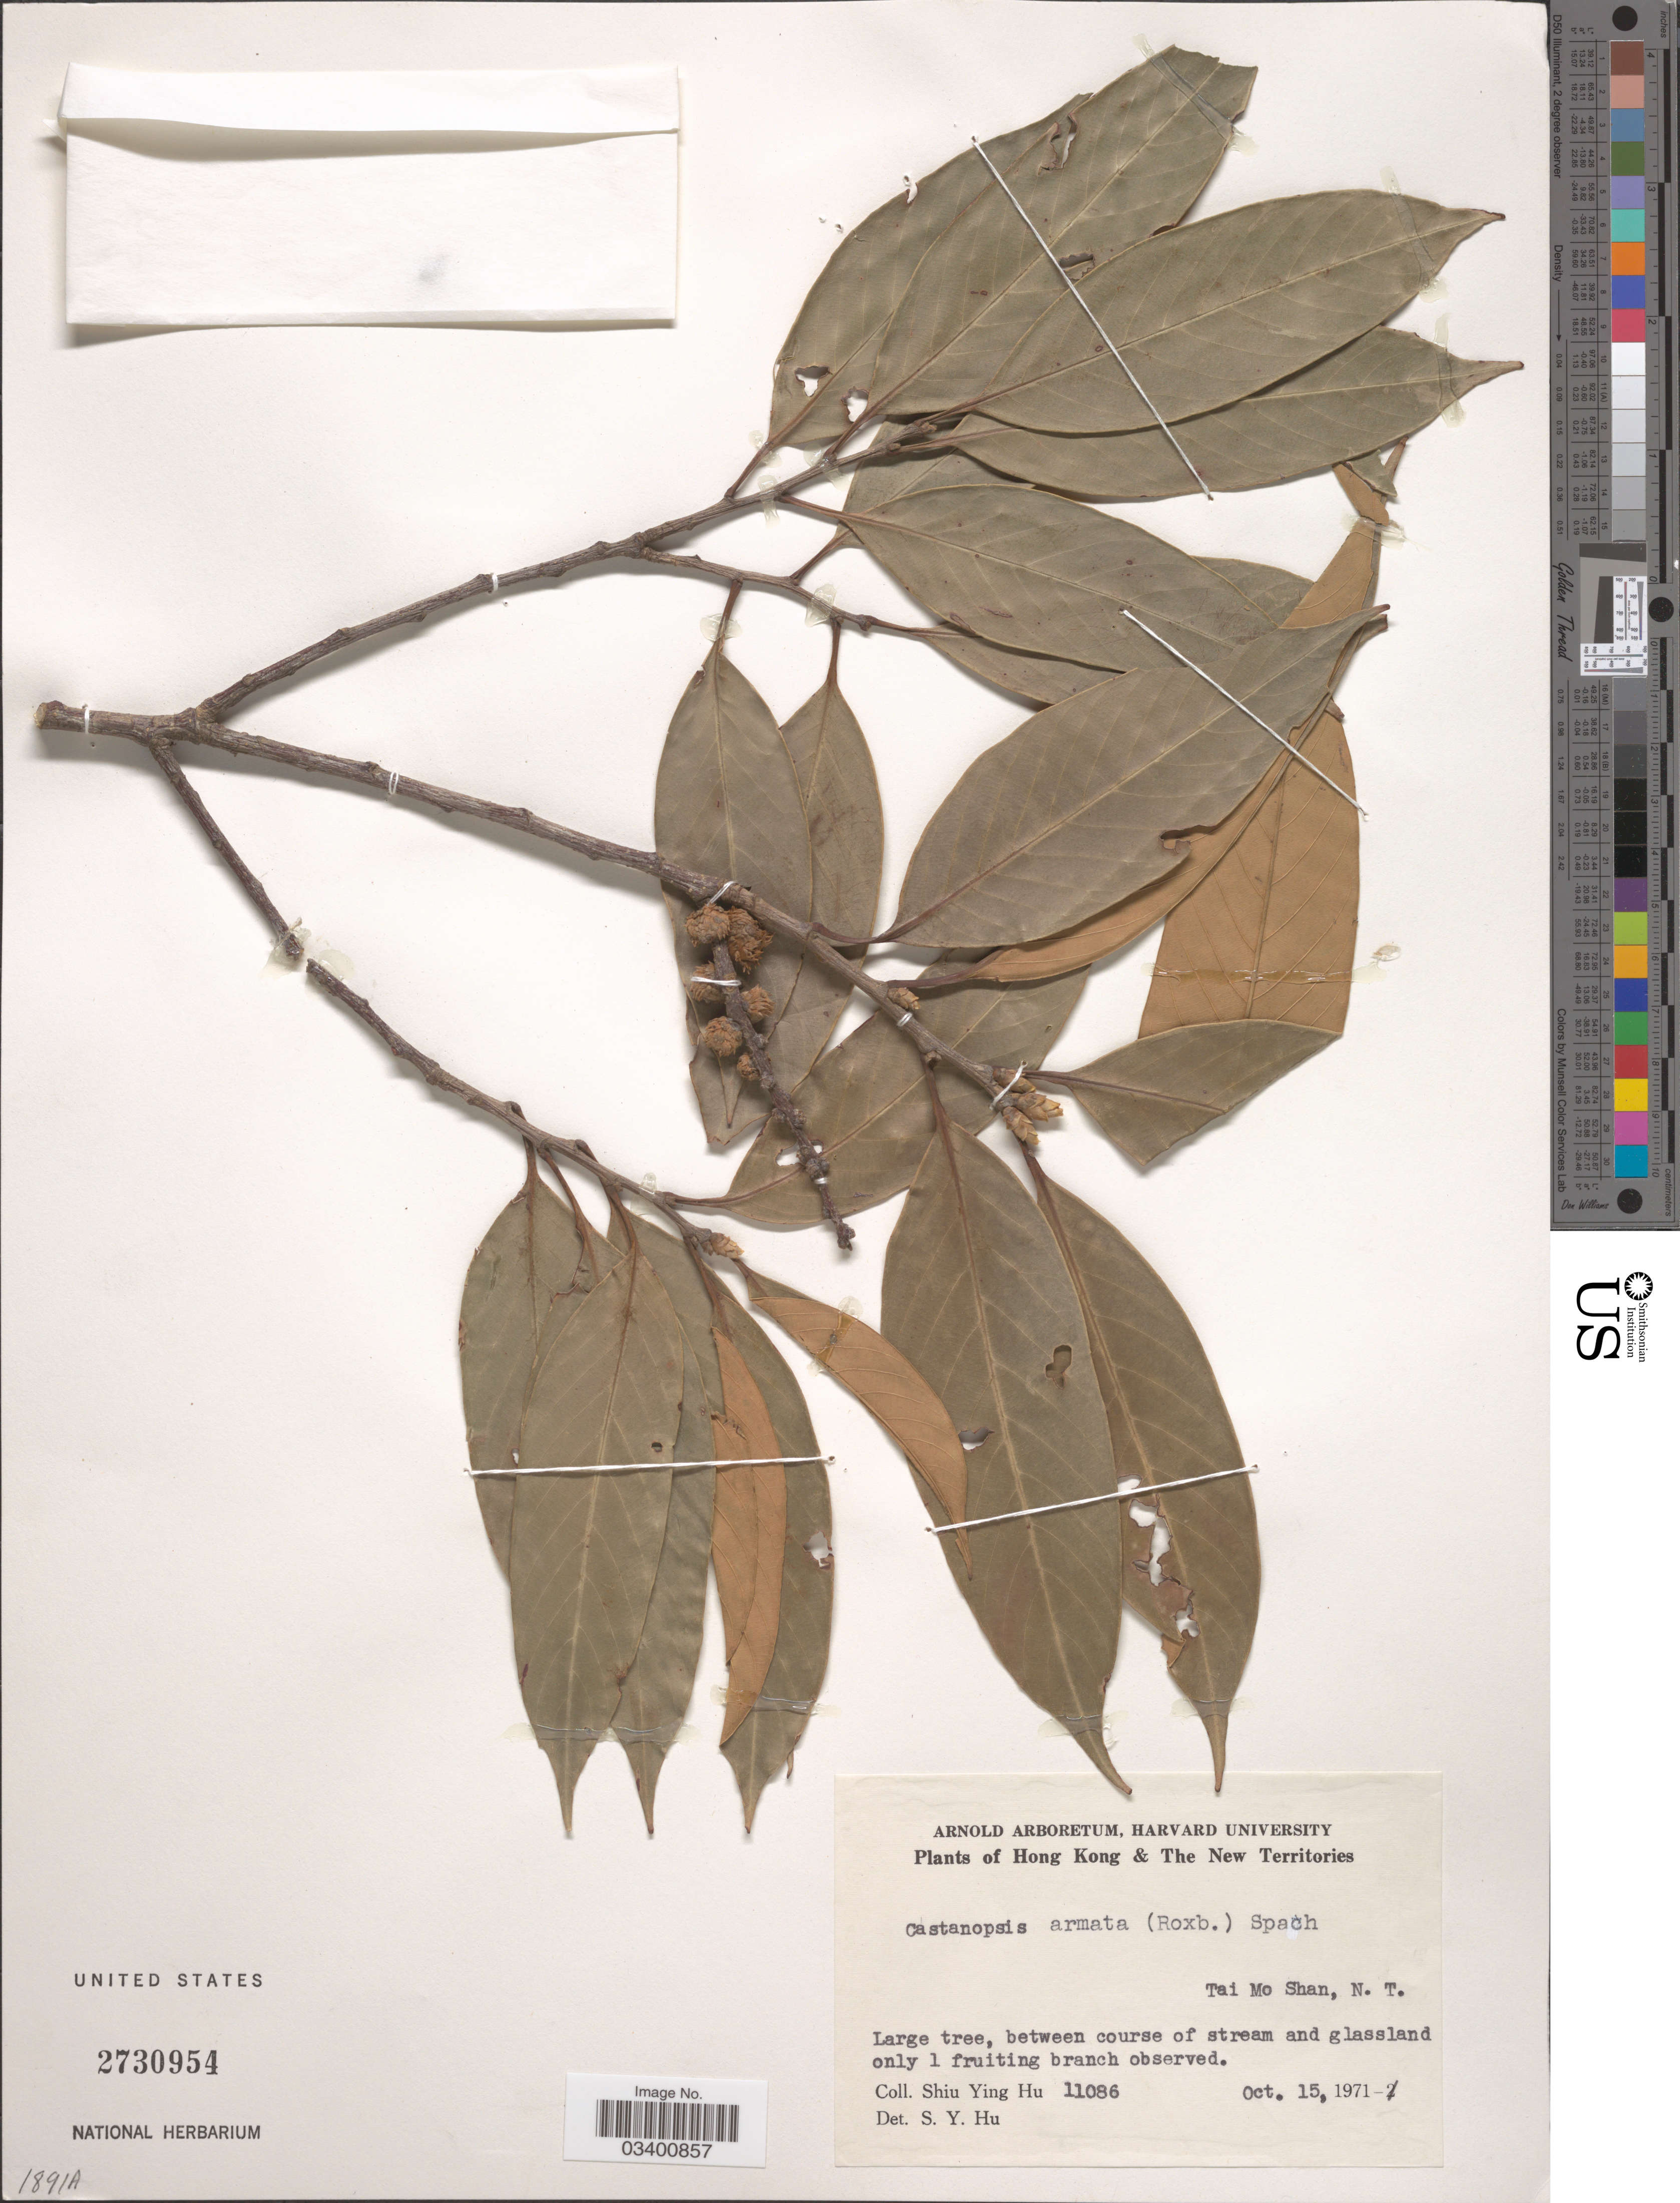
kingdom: Plantae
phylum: Tracheophyta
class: Magnoliopsida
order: Fagales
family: Fagaceae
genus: Castanopsis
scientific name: Castanopsis armata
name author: (Roxb.) Spach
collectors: S. Y. Hu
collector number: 11086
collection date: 1971-10-15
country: China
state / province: Hong Kong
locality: Tai Mo Shan, N. T.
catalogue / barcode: US 2730954